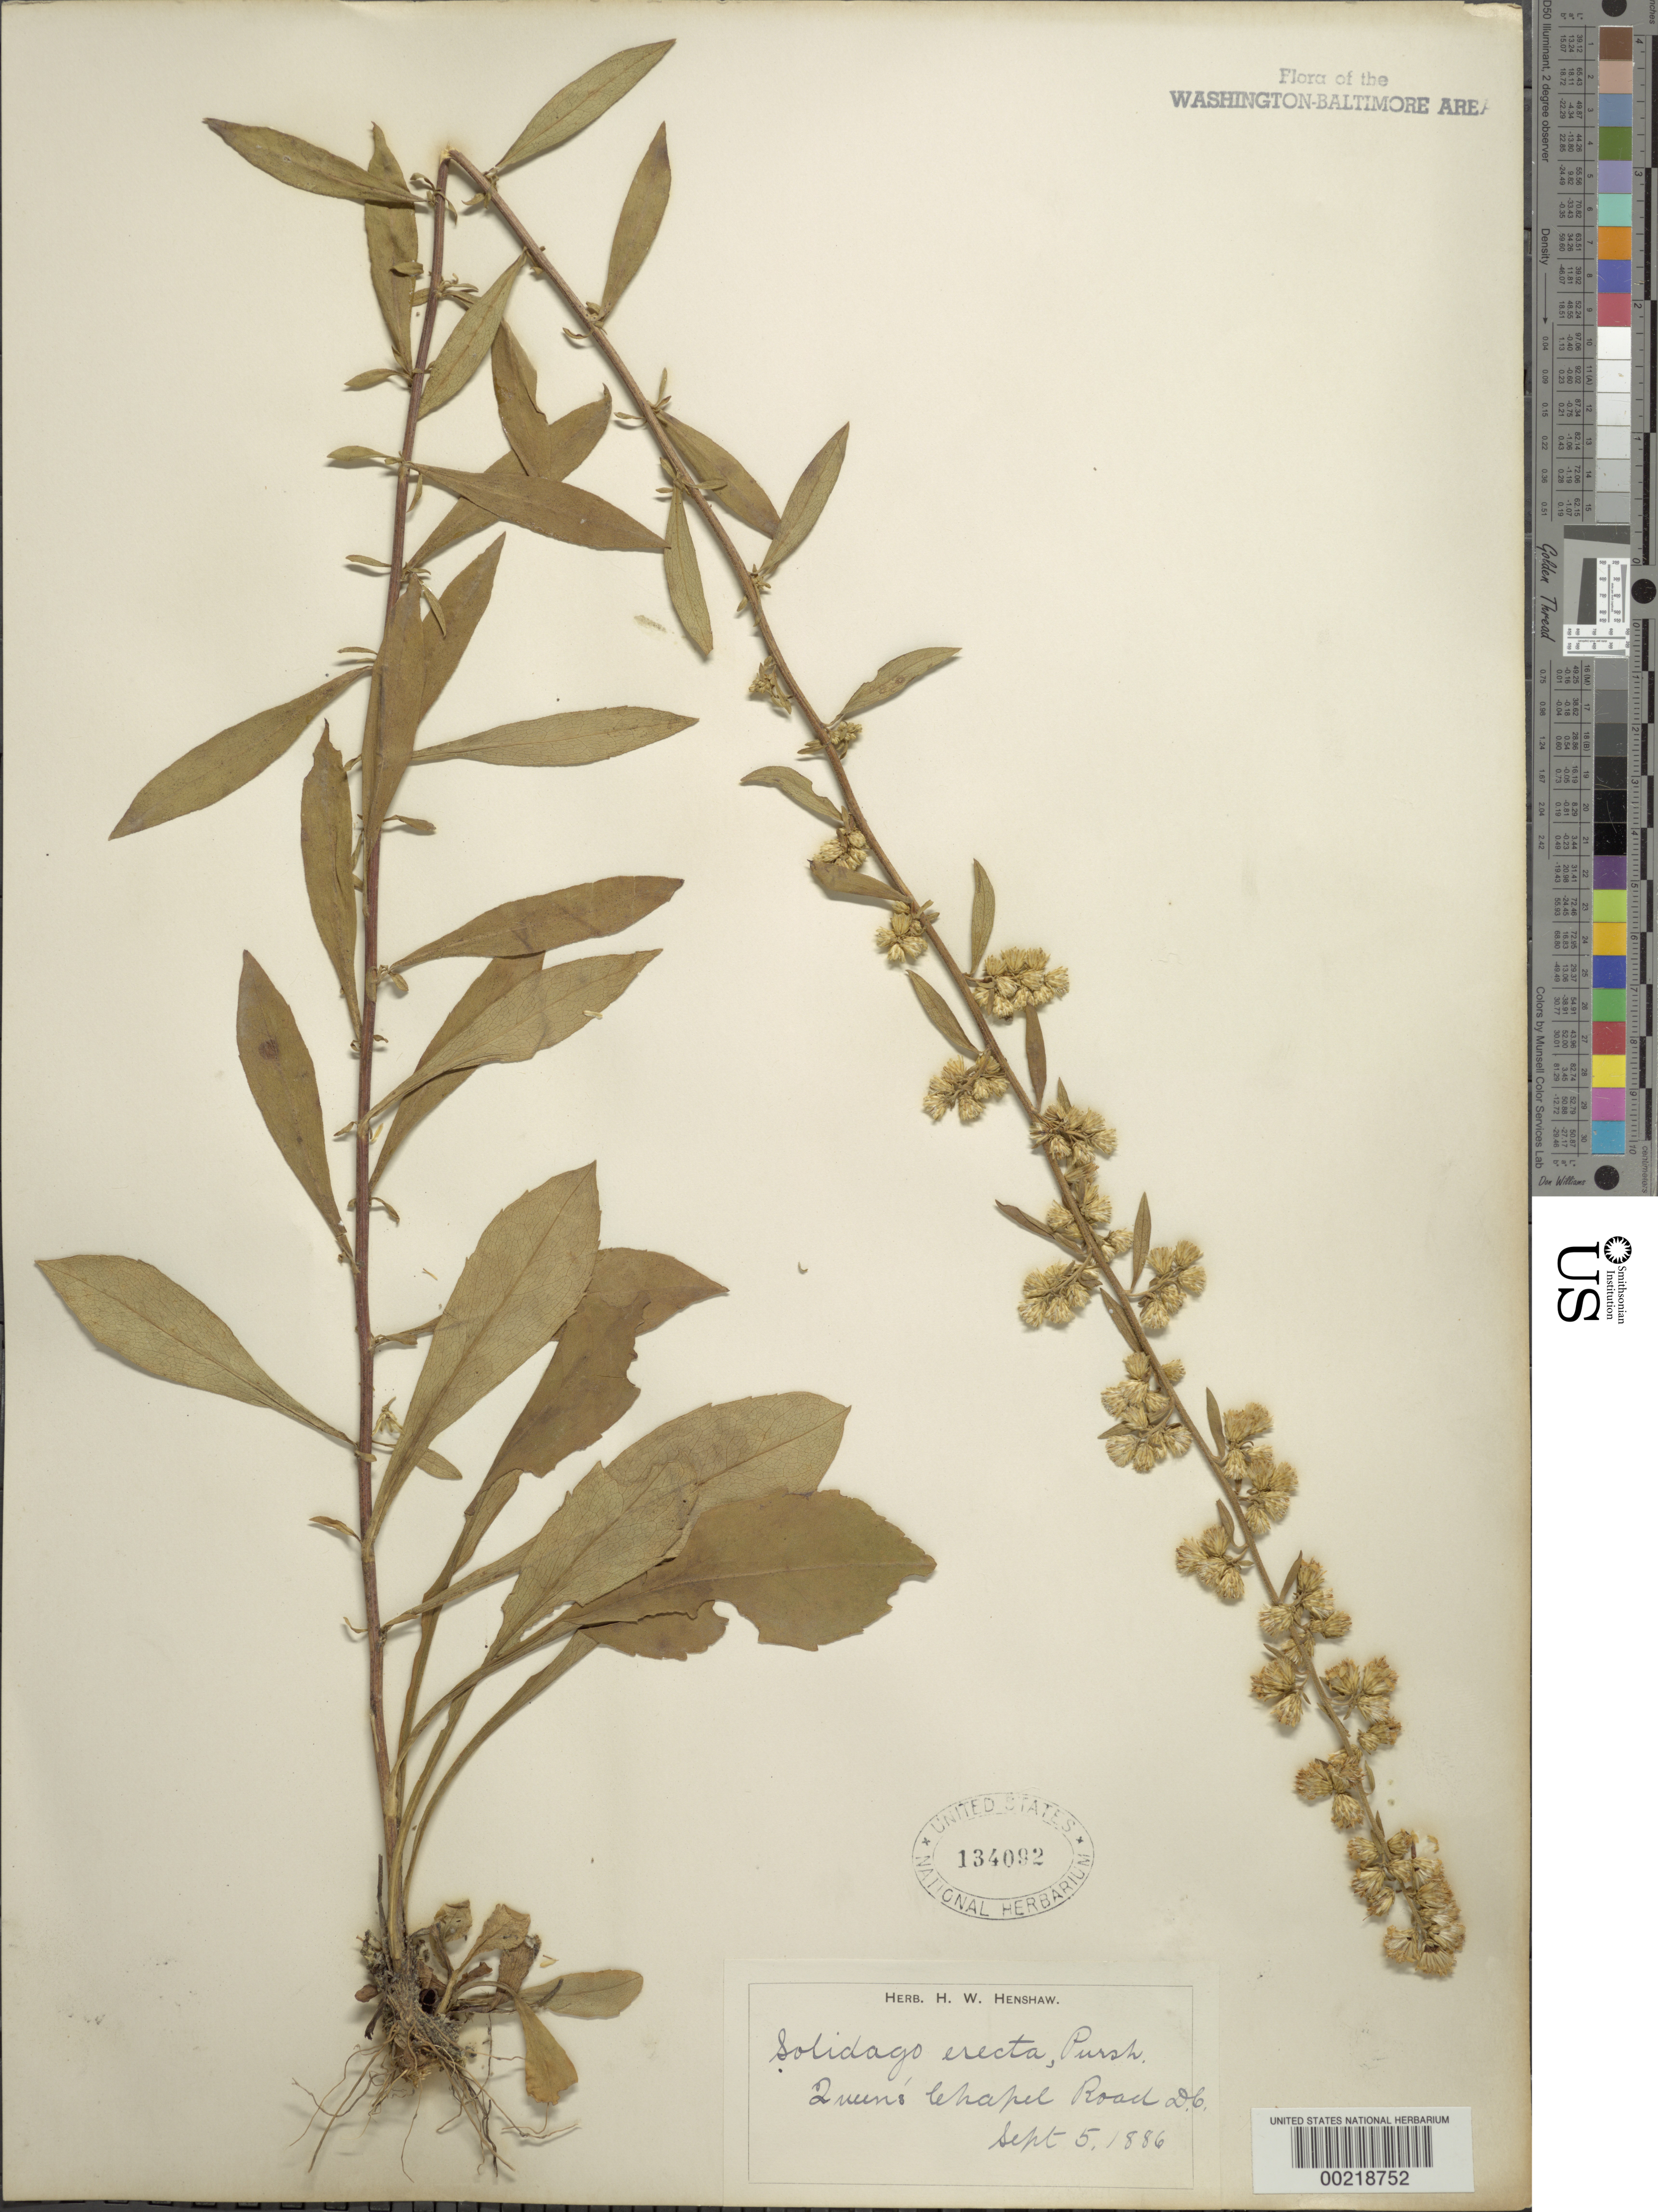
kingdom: Plantae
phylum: Tracheophyta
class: Magnoliopsida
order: Asterales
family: Asteraceae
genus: Solidago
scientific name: Solidago erecta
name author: Pursh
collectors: H. Henshaw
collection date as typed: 05 Sep 1886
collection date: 1886-09-05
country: United States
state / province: District of Columbia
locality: Queens Chapel Road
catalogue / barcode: US 134092